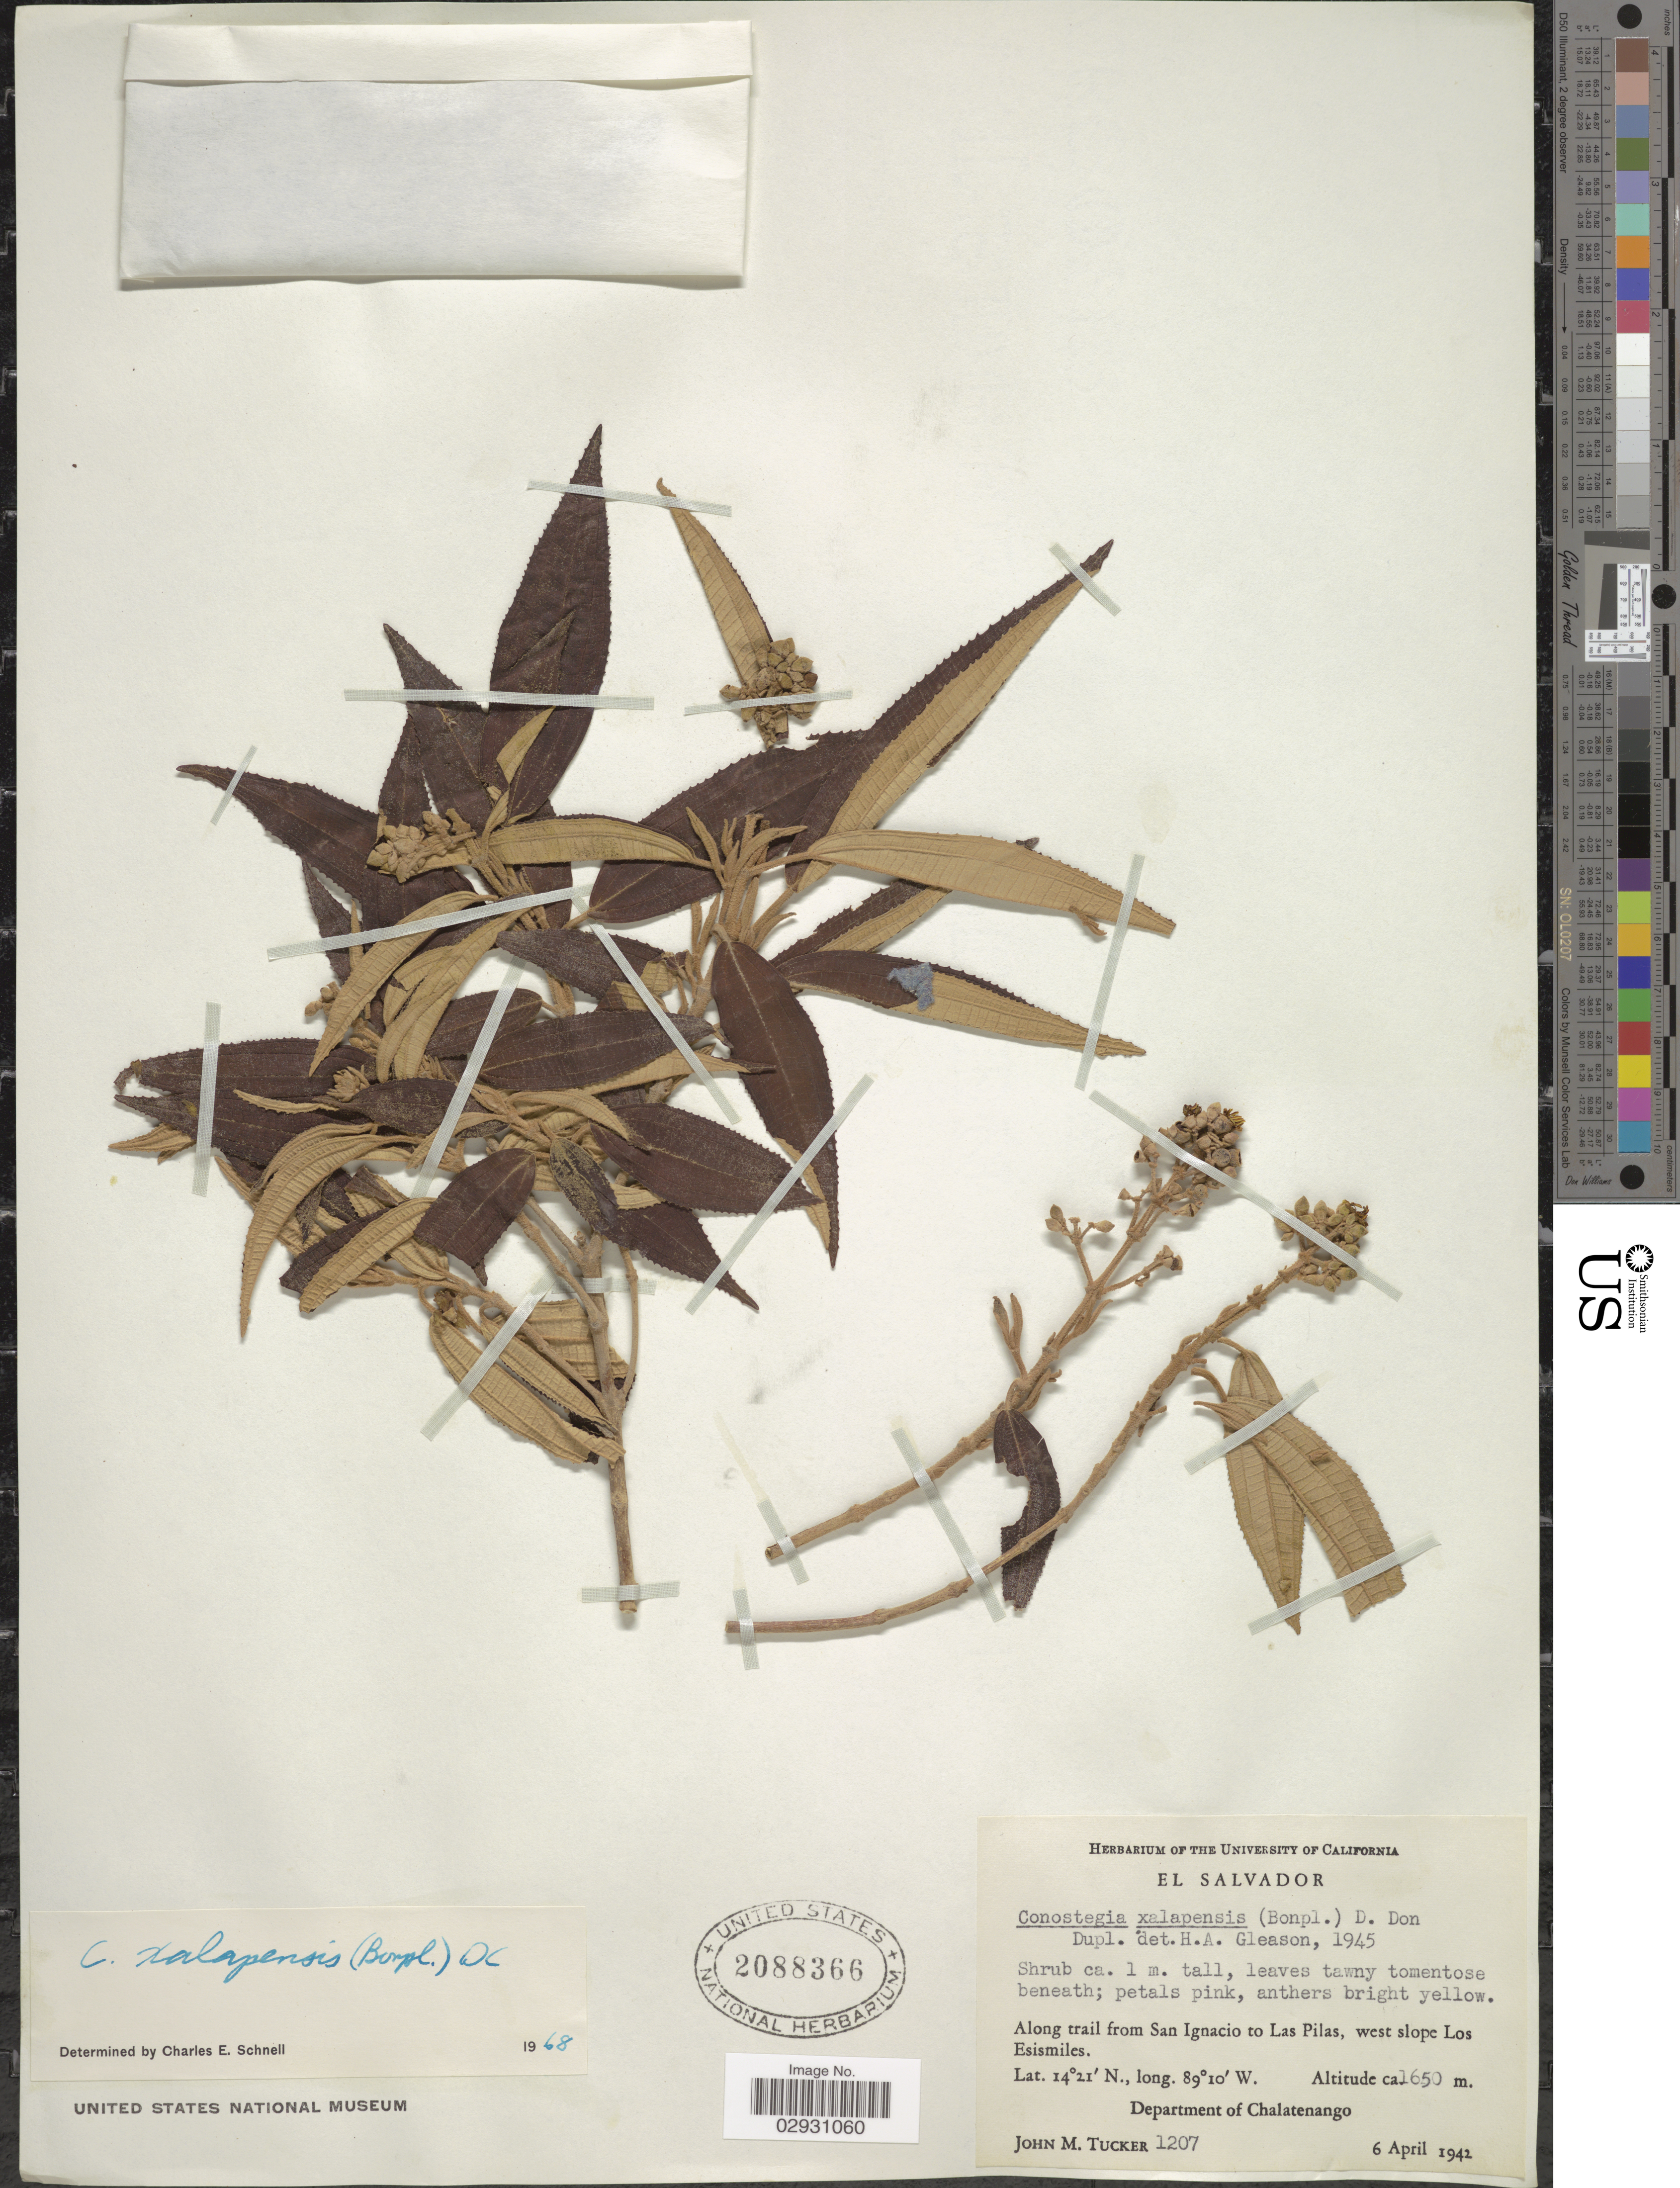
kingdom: Plantae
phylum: Tracheophyta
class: Magnoliopsida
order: Myrtales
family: Melastomataceae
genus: Conostegia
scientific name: Conostegia quadrangularis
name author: Schltdl. ex Steud.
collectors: J. M. Tucker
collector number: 1207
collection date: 1942-04-06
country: El Salvador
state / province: Chalatenango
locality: Along trail from San Ignacio to Las Pilas, west slope Los Esismiles. Department of Chalatenango.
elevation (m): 1650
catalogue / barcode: US 2088366